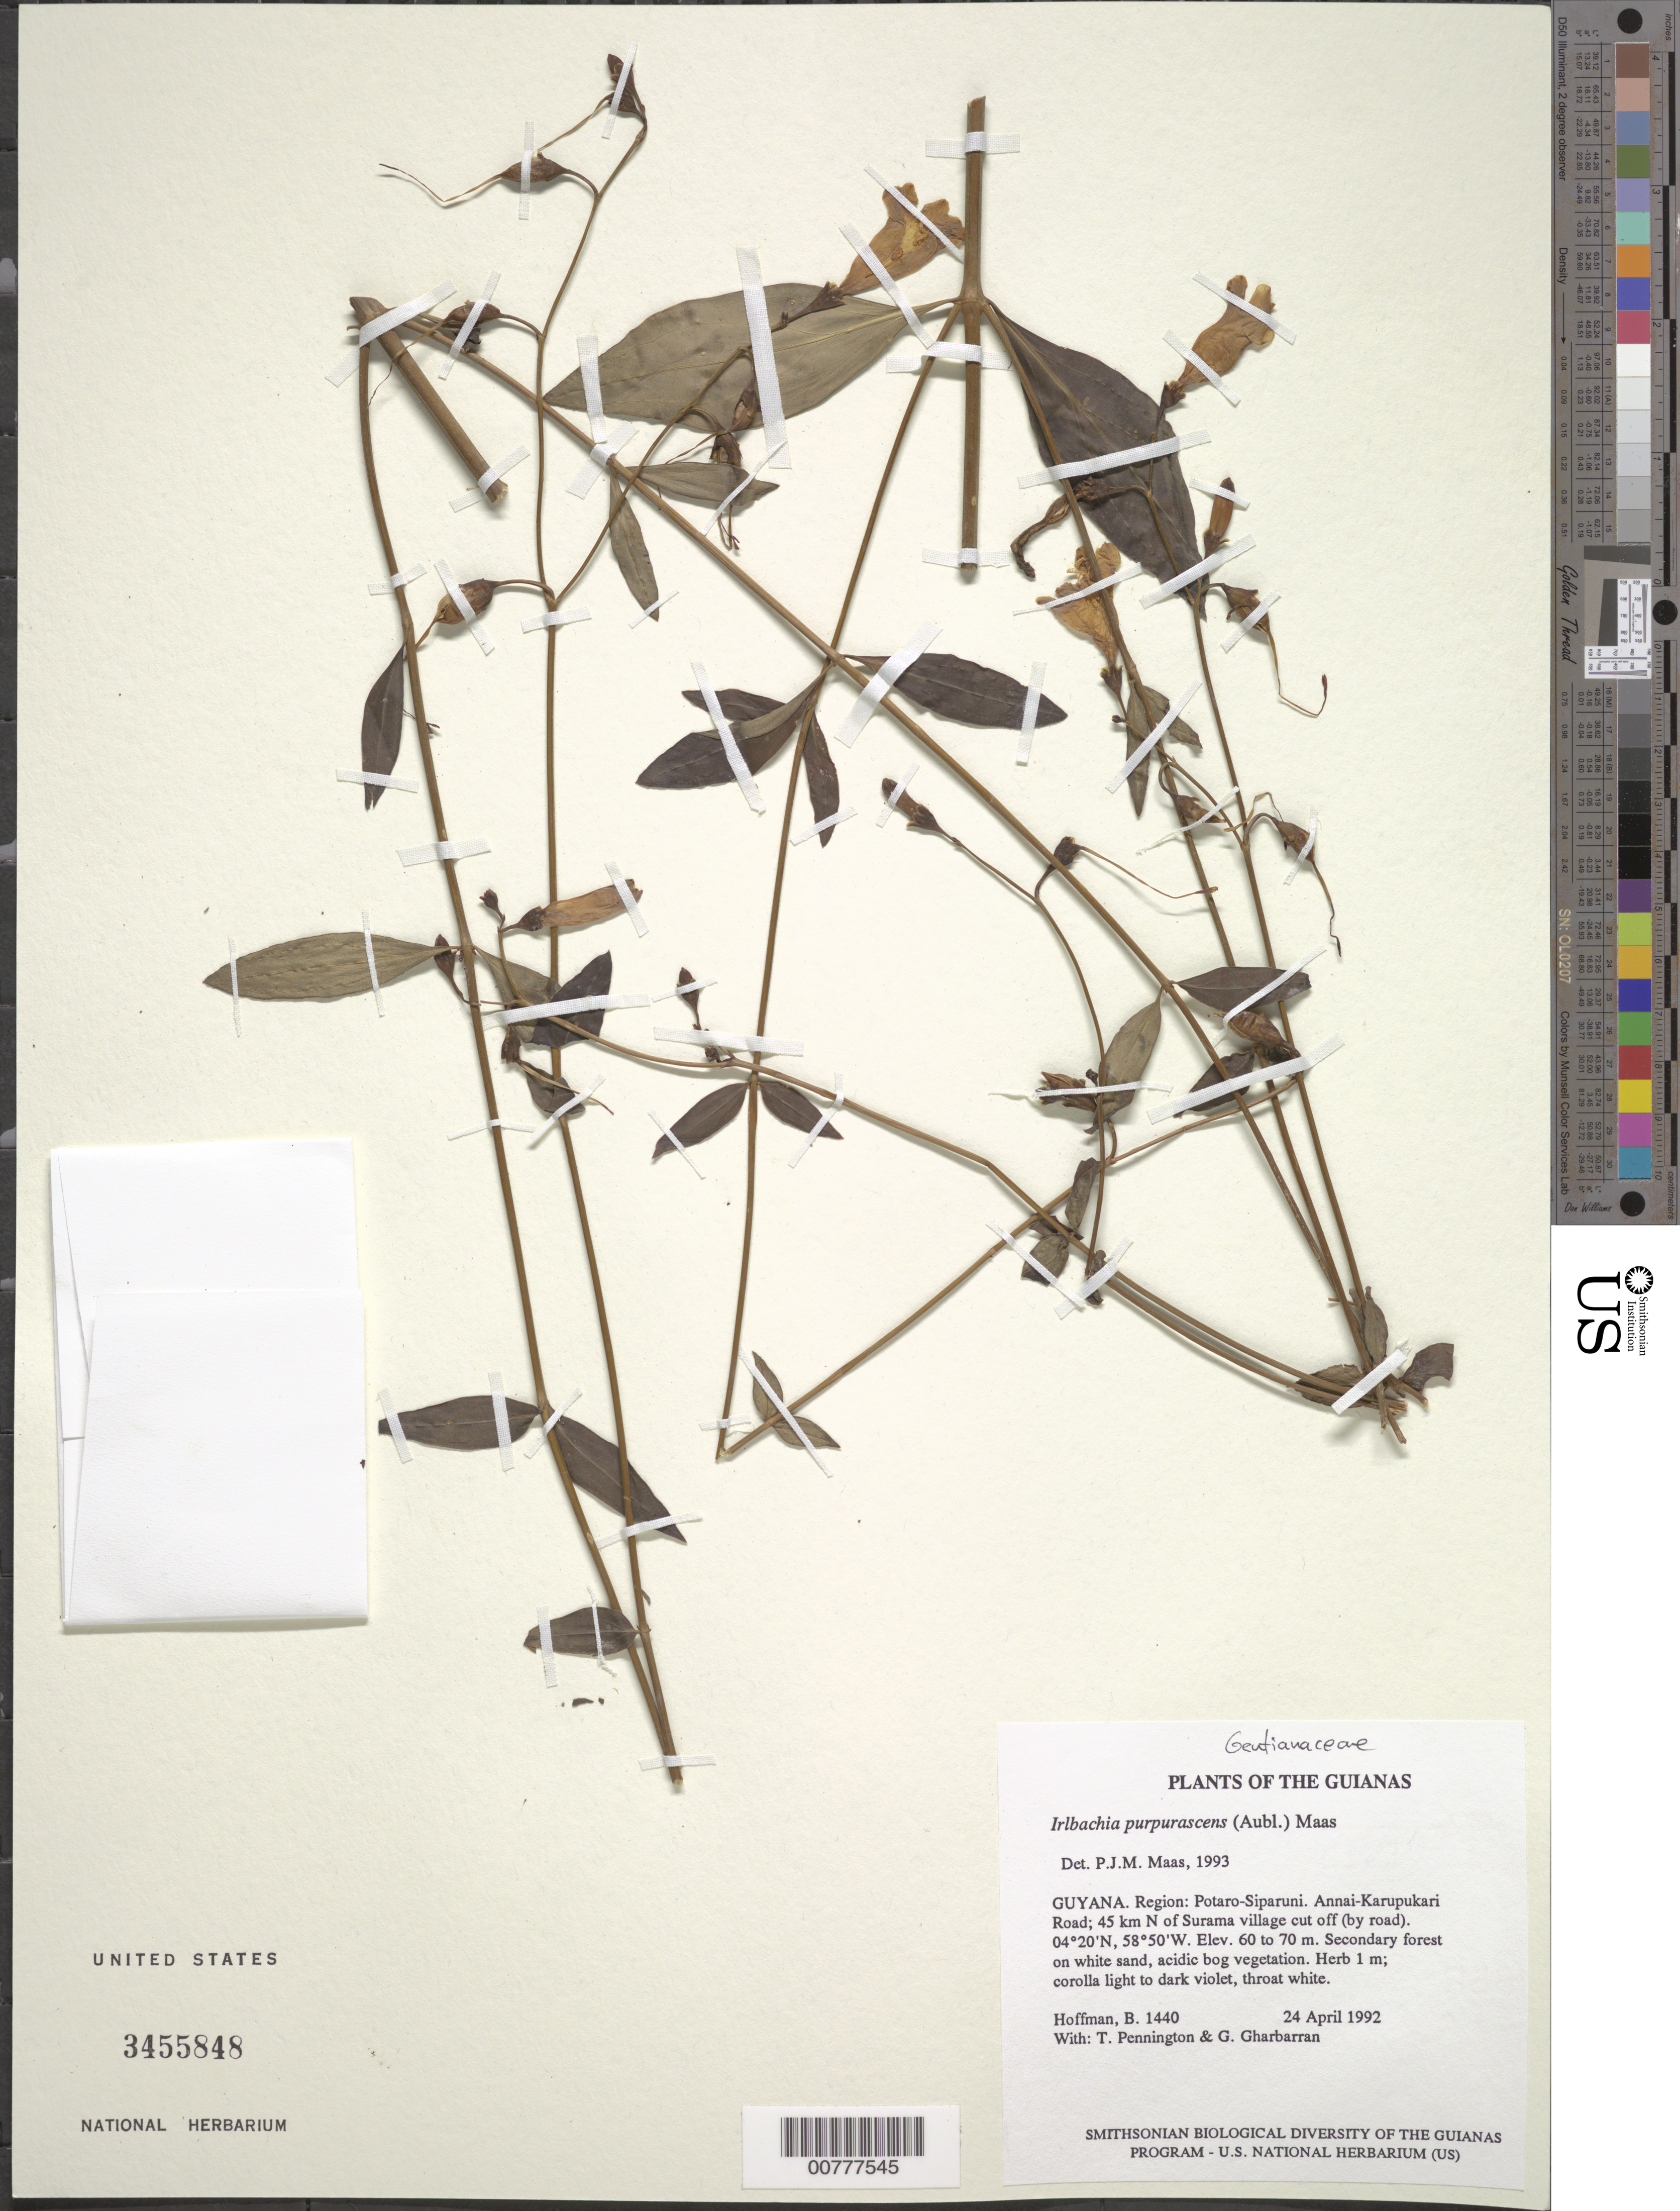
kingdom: Plantae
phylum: Tracheophyta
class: Magnoliopsida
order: Gentianales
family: Gentianaceae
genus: Irlbachia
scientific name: Irlbachia purpurascens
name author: (Aubl.) Maas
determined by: Maas, Paul J. M.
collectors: B. Hoffman, R. T. Pennington & G. Gharbarran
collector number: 1440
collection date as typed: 24 April 1992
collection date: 1992-04-24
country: Guyana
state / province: Potaro-Siparuni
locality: Annai-Karupukari Road; 45 km N of Surama village cut off (by road). Iwokrama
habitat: Secondary forest on white sand, acidic bog vegetation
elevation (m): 60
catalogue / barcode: US 3455848